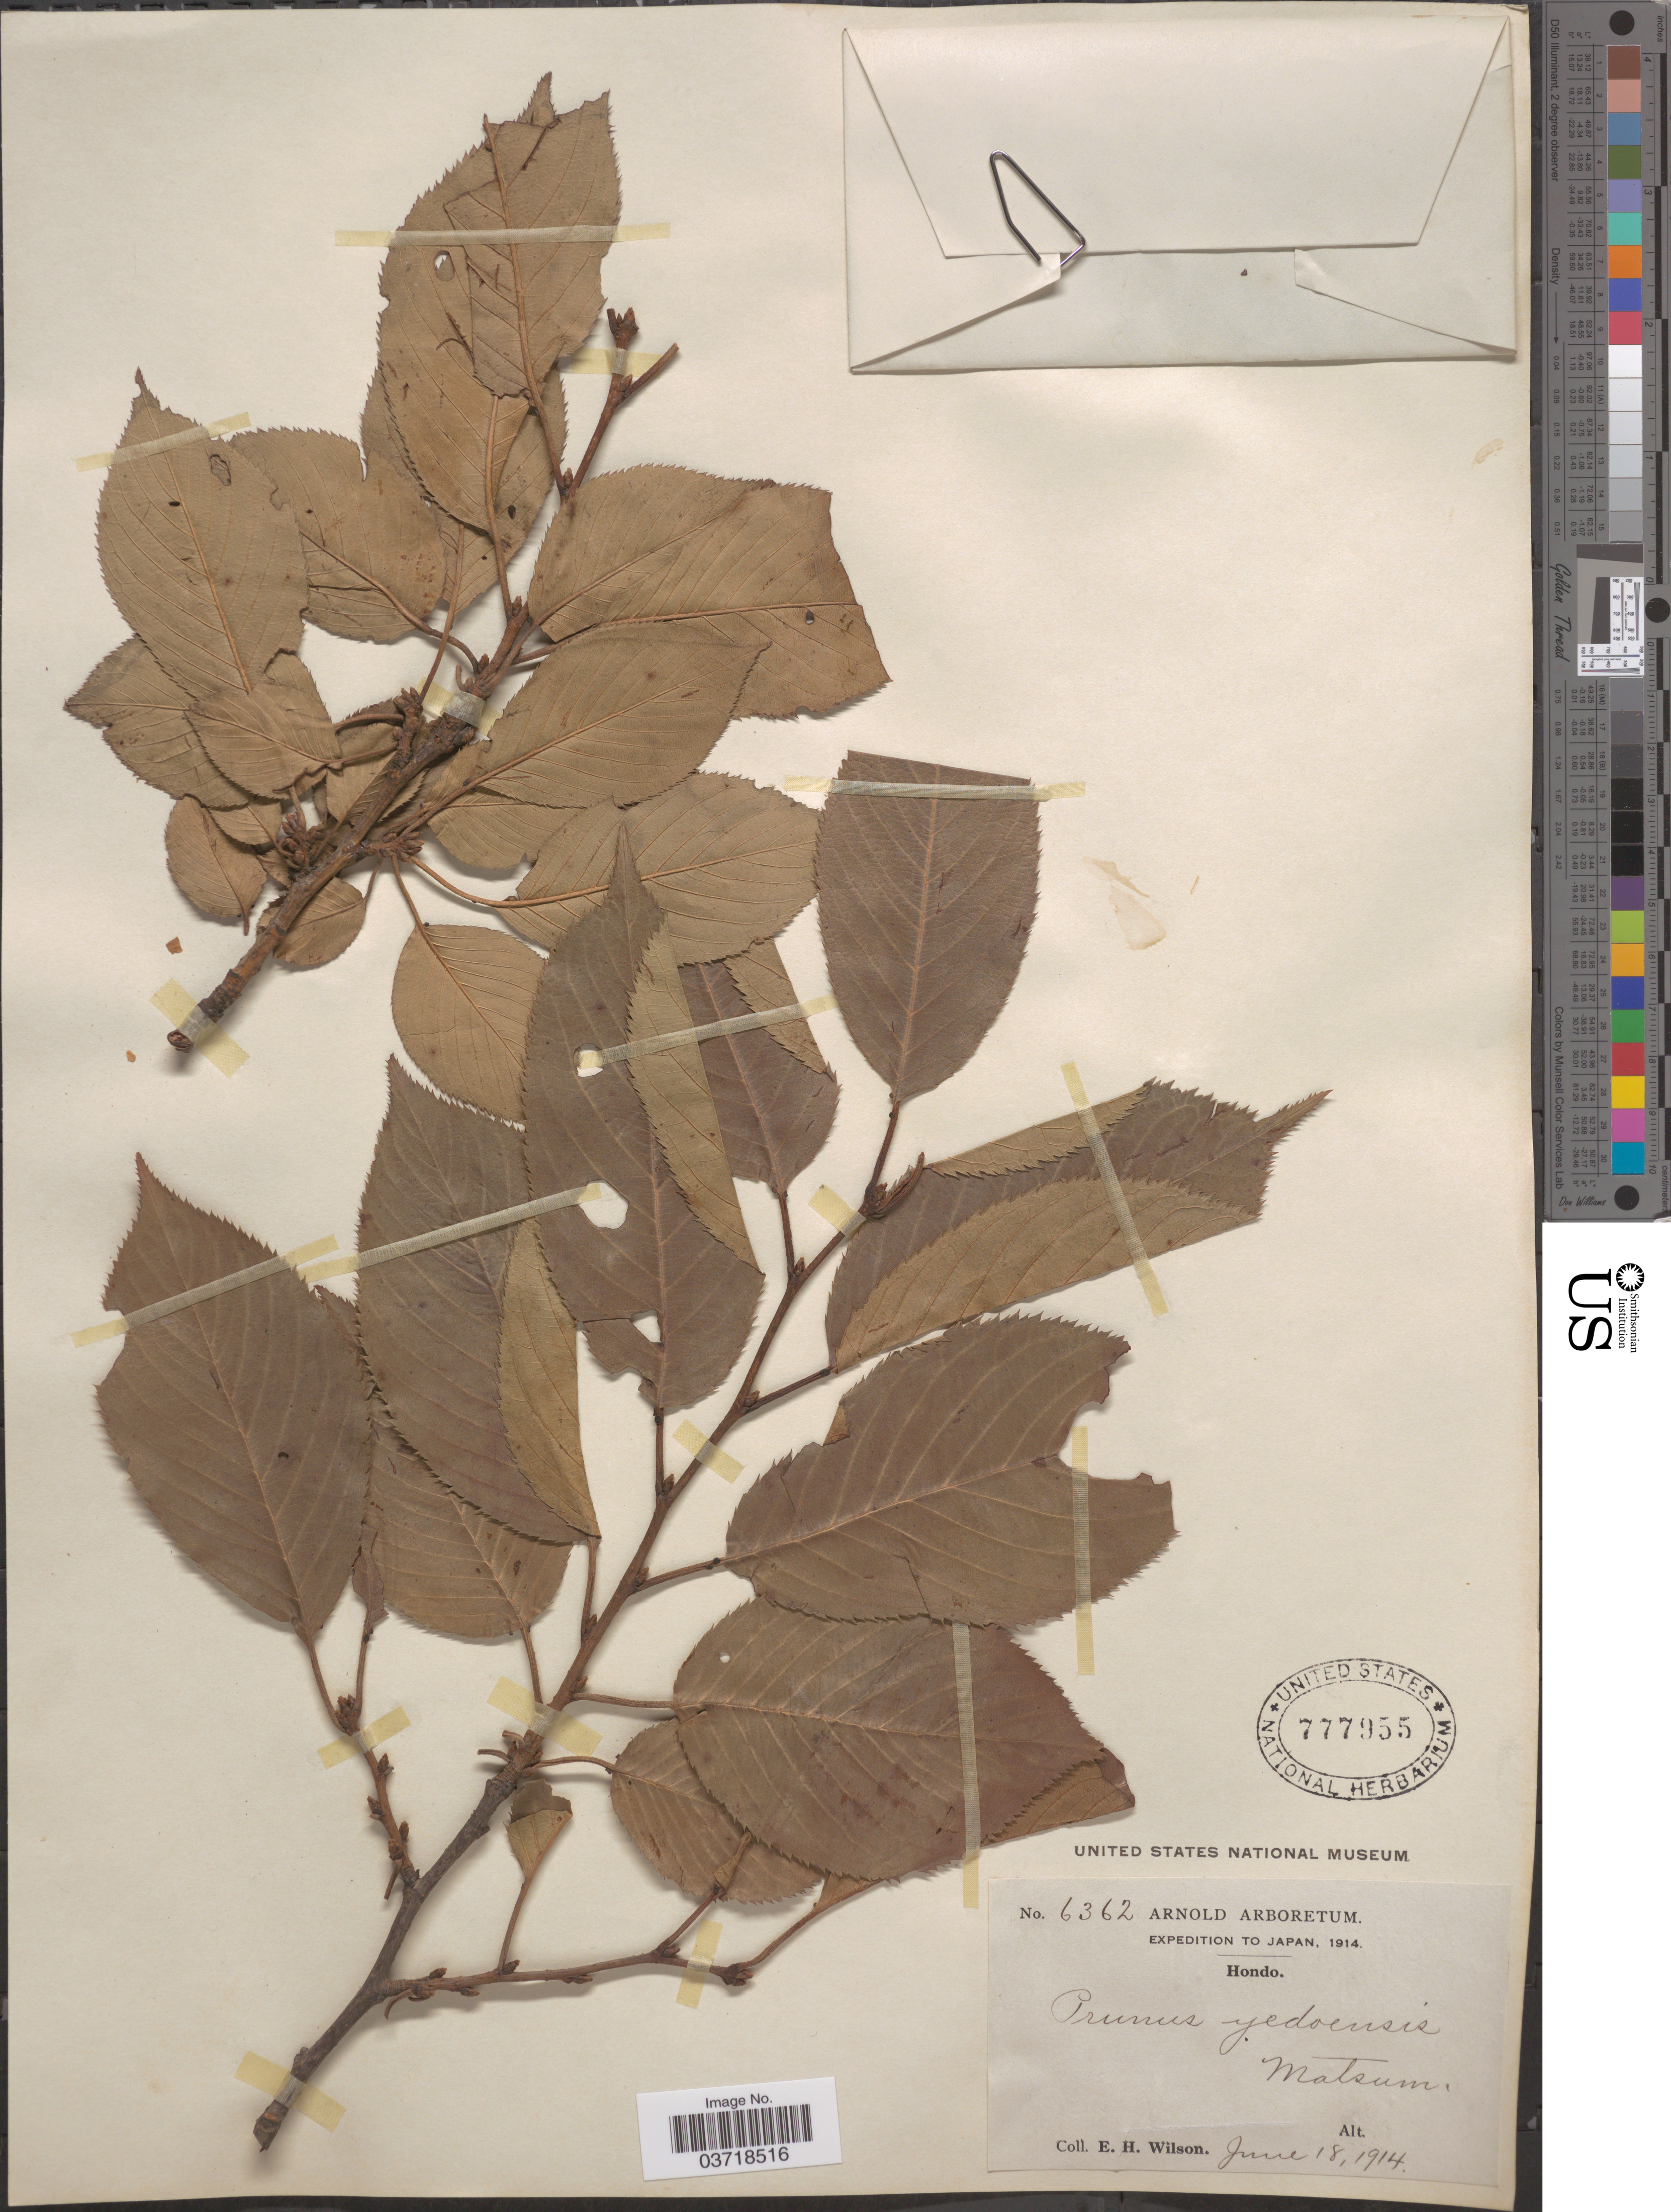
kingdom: Plantae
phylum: Tracheophyta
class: Magnoliopsida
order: Rosales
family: Rosaceae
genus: Prunus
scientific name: Prunus yedoensis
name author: Matsum.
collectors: E. Wilson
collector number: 6362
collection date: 1914-06-18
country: Japan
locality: Hondo.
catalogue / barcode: US 777955